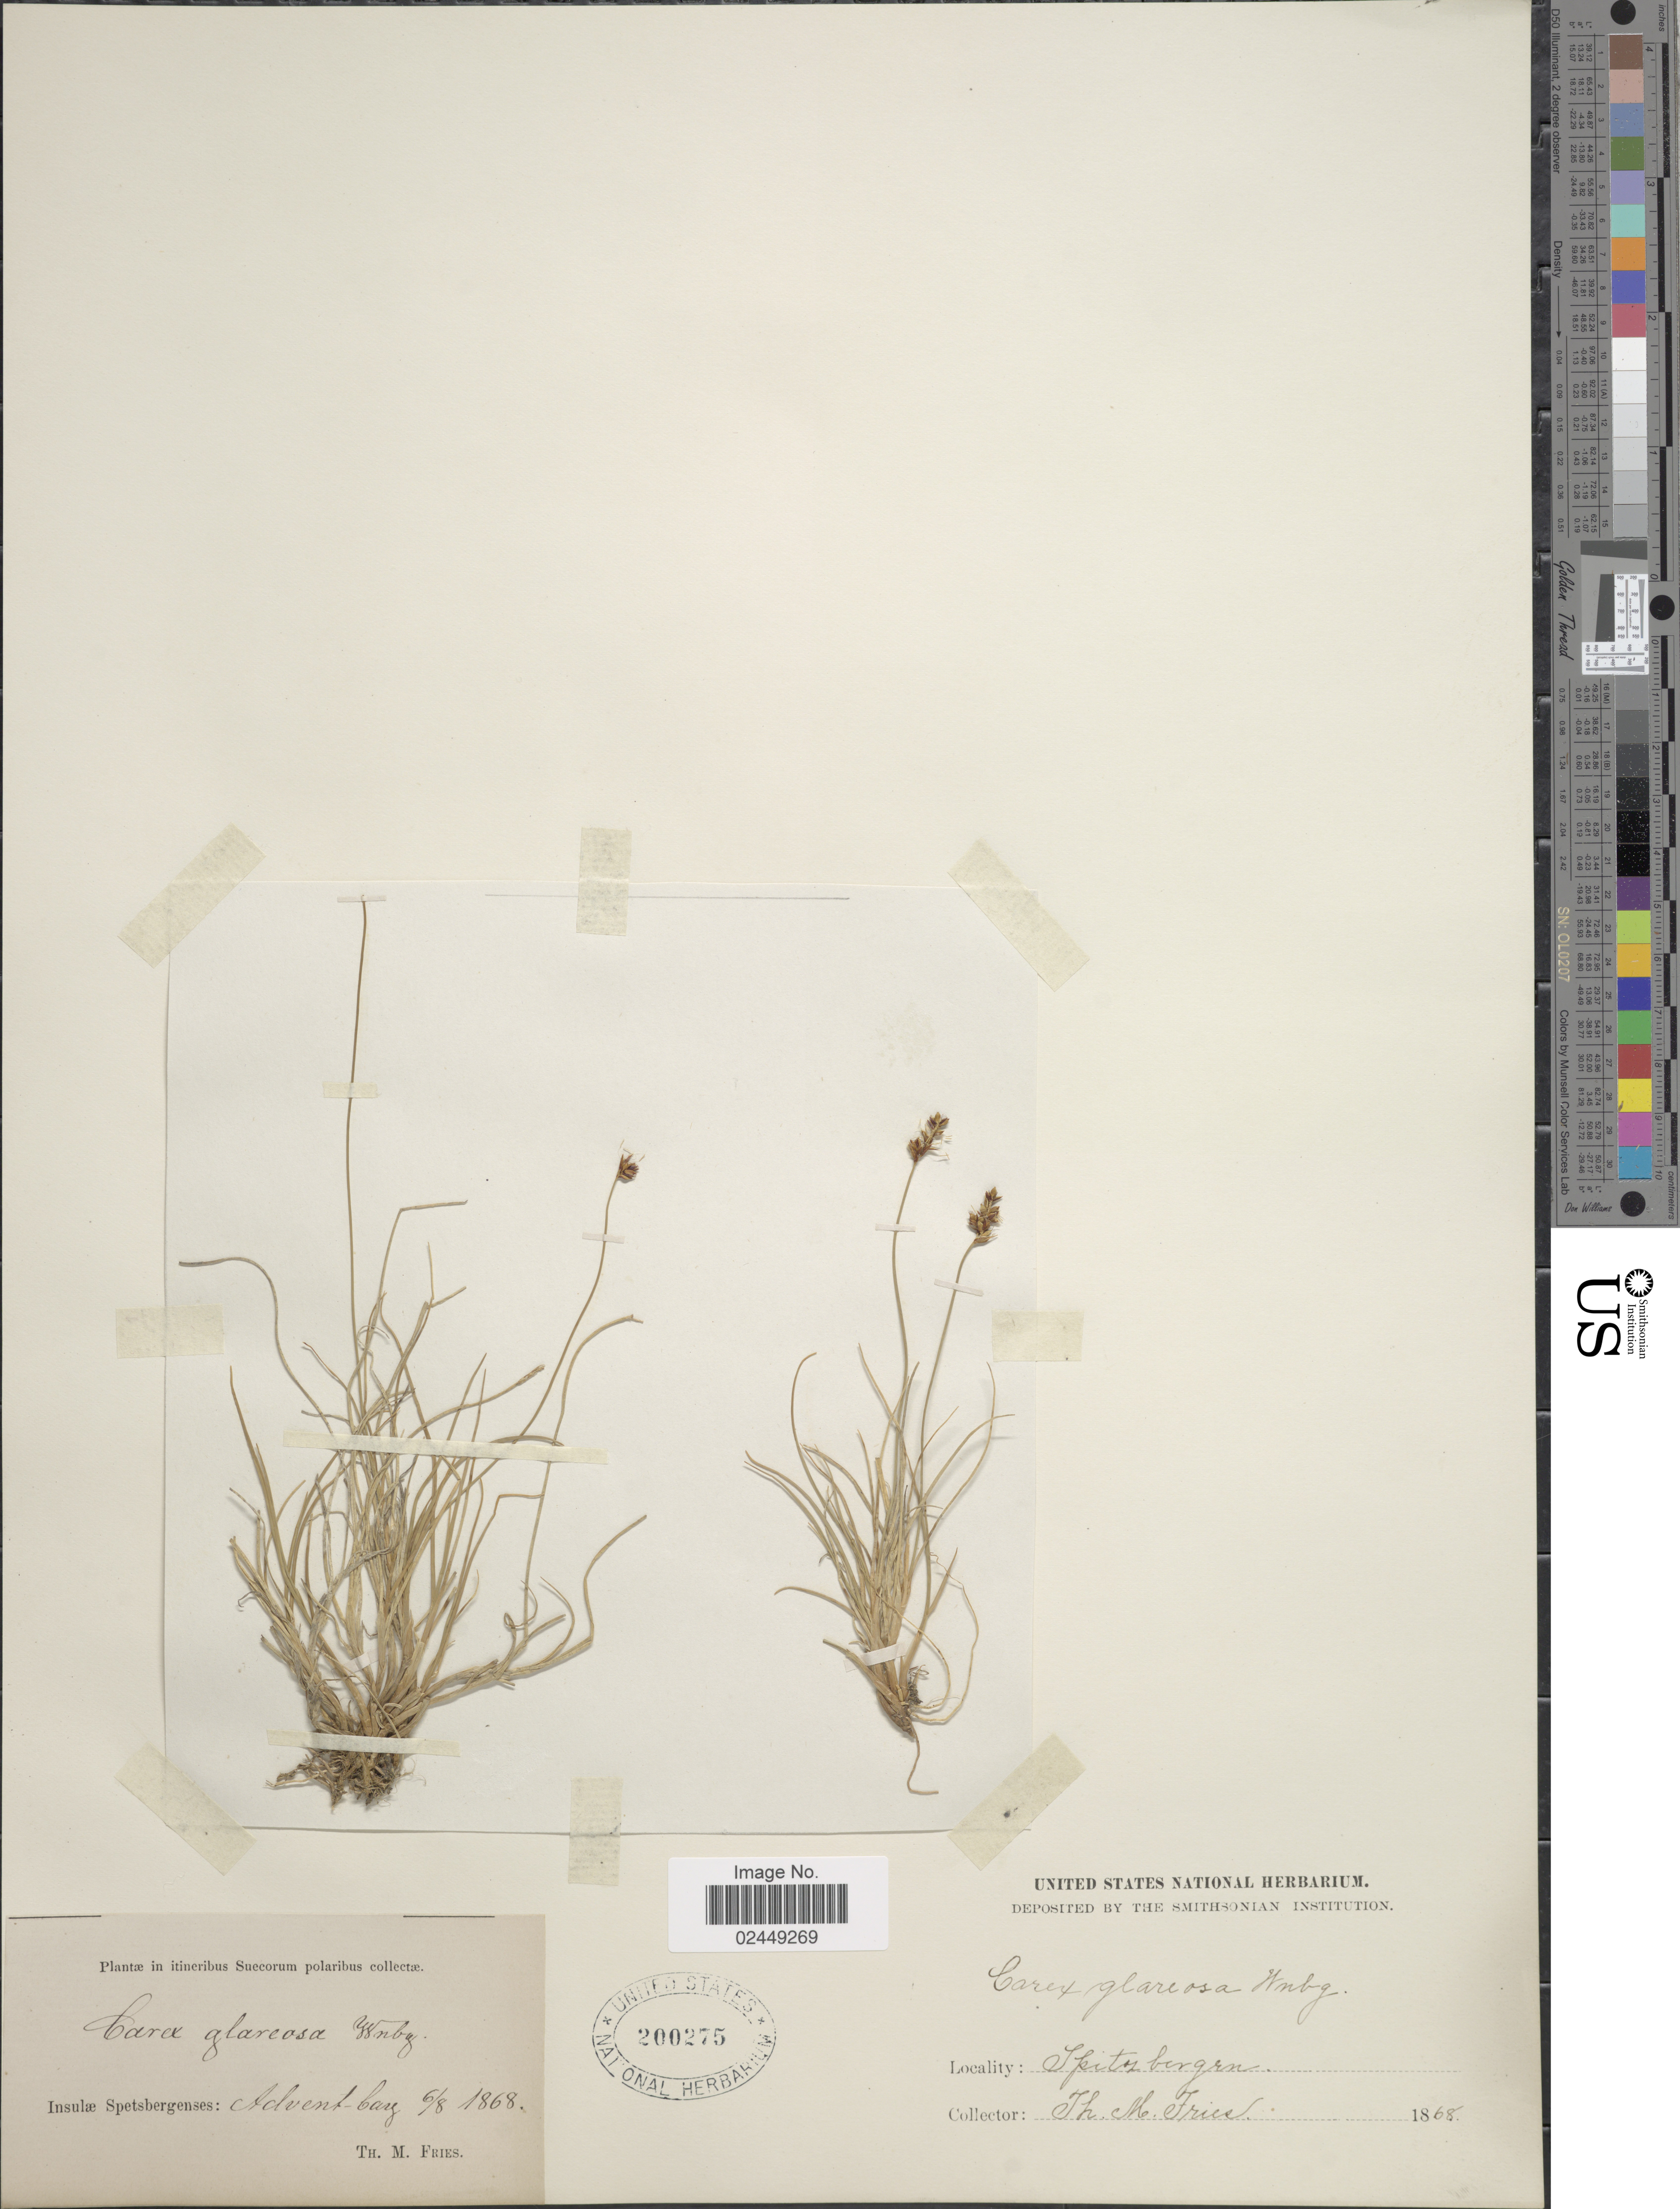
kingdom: Plantae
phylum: Tracheophyta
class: Liliopsida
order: Poales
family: Cyperaceae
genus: Carex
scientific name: Carex glareosa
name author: Schkuhr ex Wahlenb.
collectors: T. Fries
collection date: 1868-08-06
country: Sweden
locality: Itineribus Sueccorum polaribus, insulae Spetsbergenses: Advent bay, Spitzbergen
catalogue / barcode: US 200275